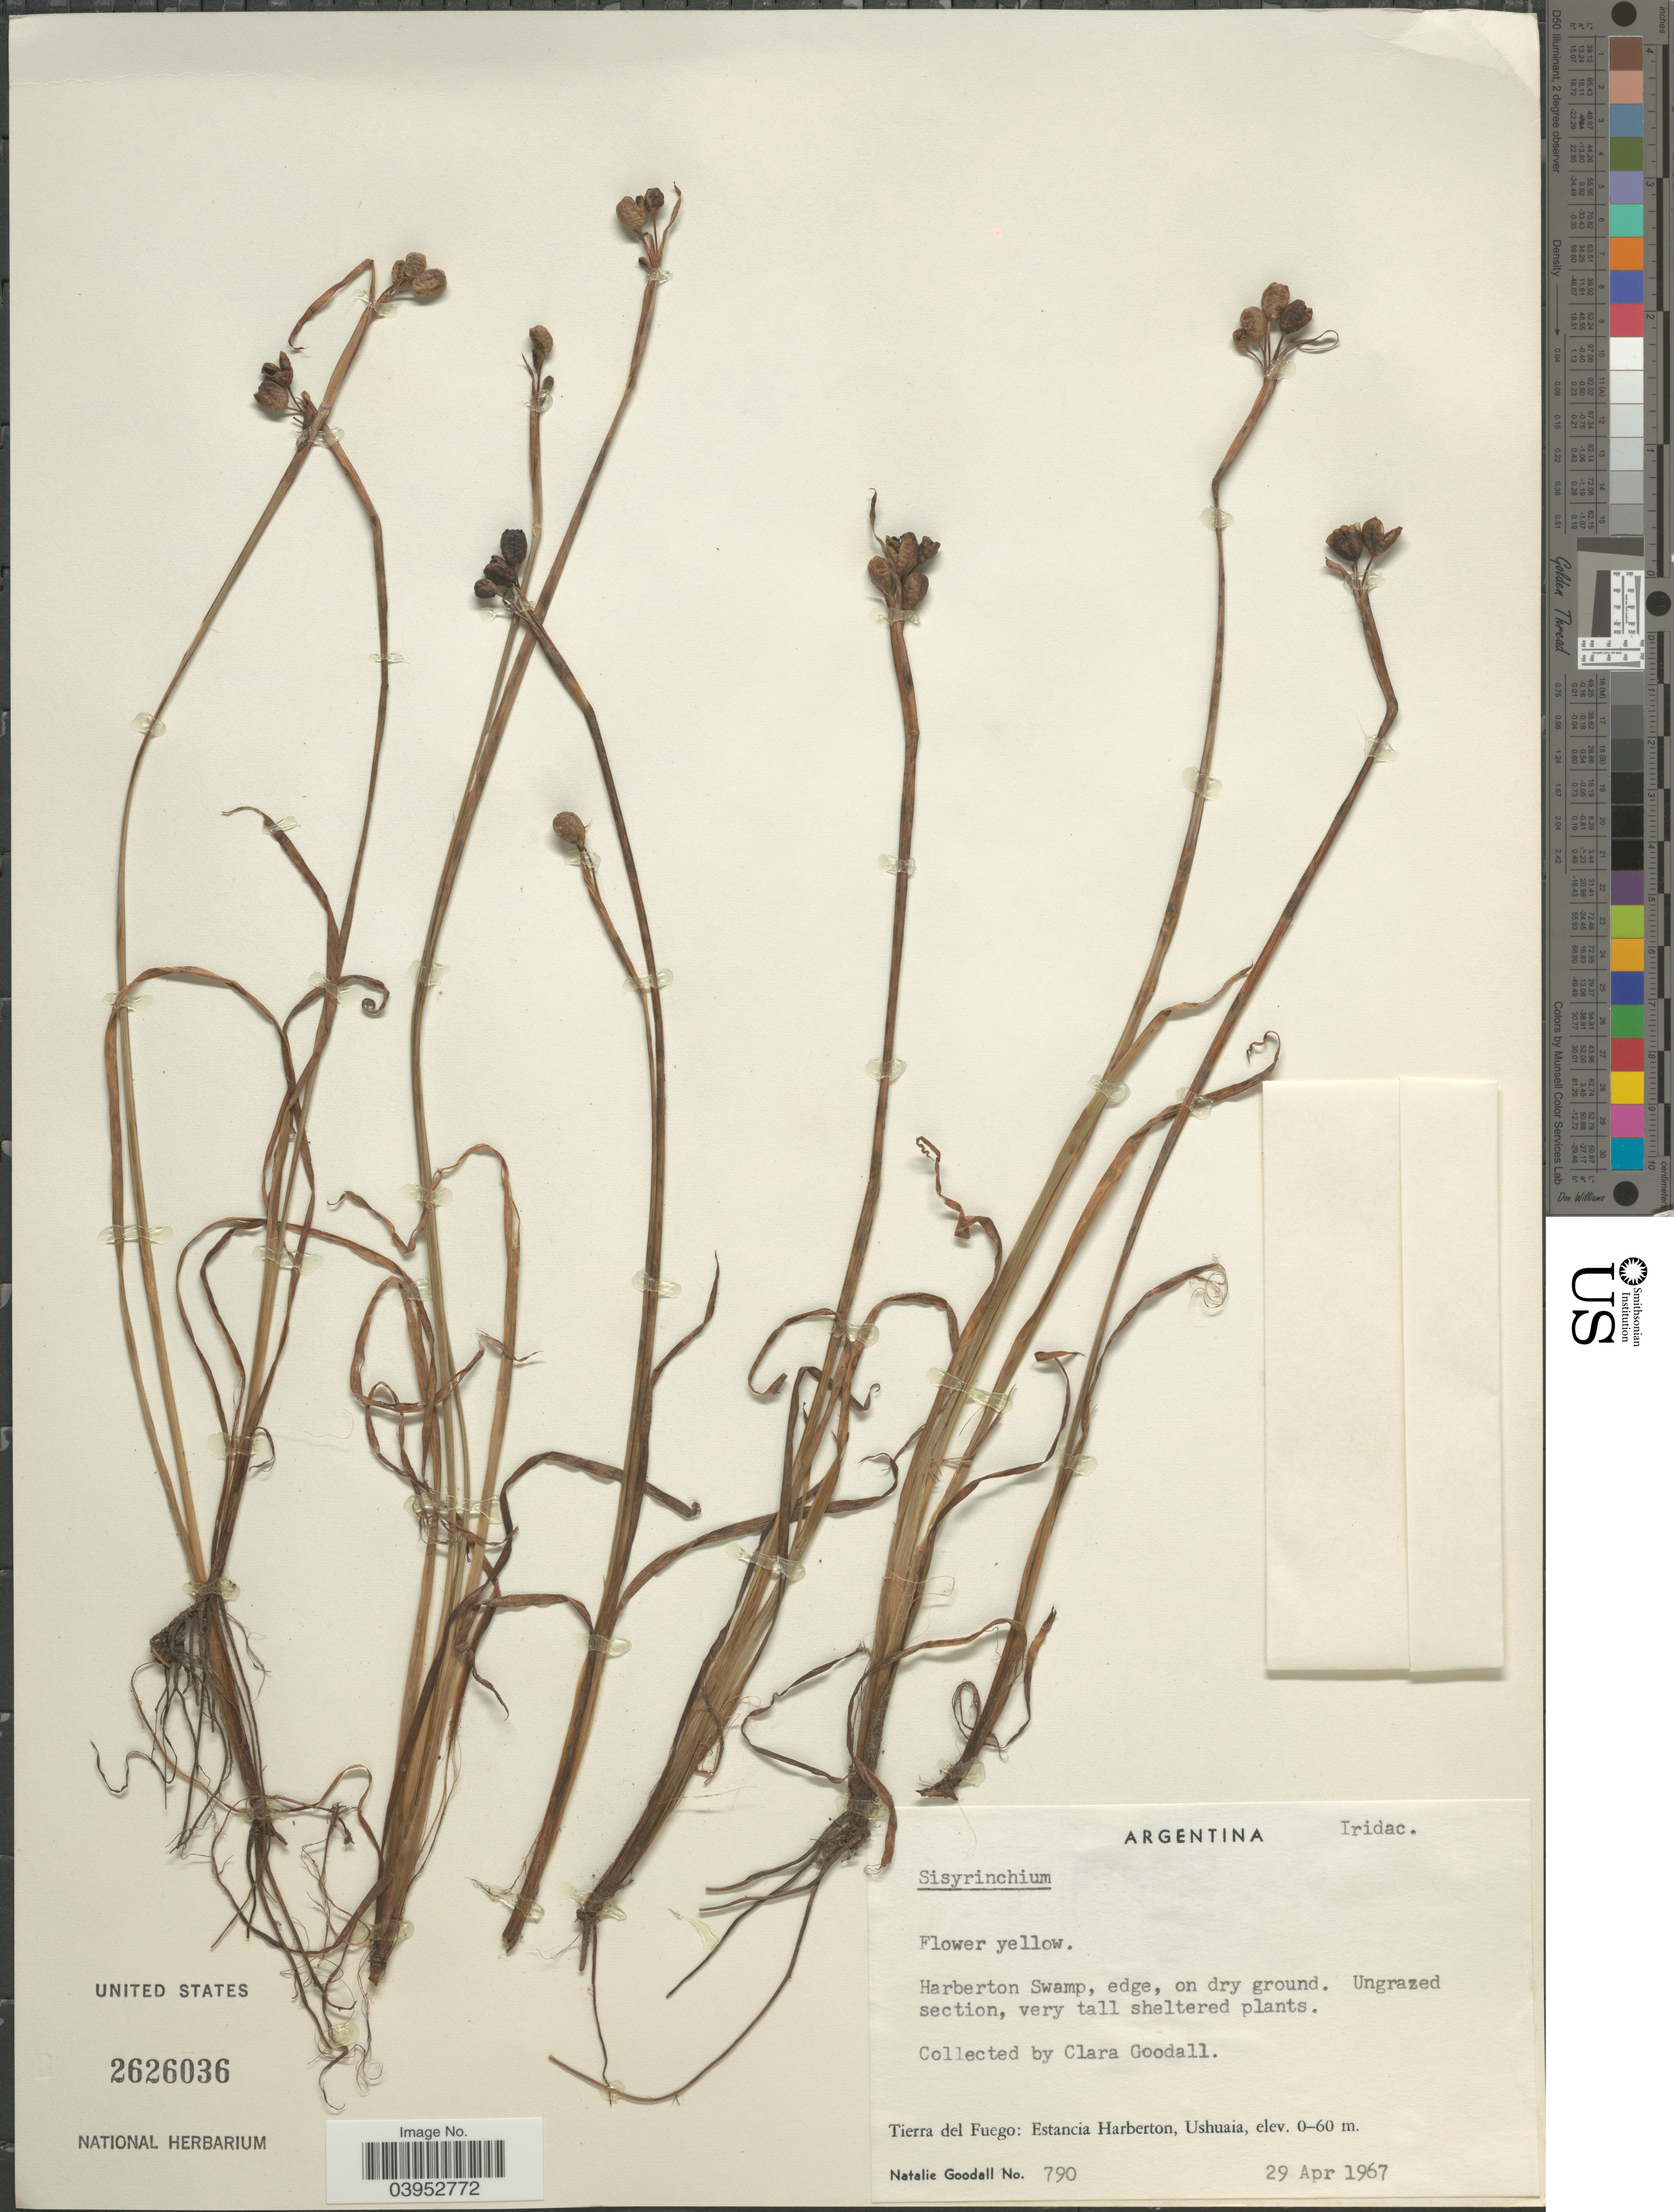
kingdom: Plantae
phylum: Tracheophyta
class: Liliopsida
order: Asparagales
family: Iridaceae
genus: Sisyrinchium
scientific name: Sisyrinchium sp.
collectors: N. Goodall & C. Goodall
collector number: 790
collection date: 1967-04-29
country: Argentina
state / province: Tierra del Fuego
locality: Estancia Harberton, Ushuaia.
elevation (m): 0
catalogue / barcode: US 2626036